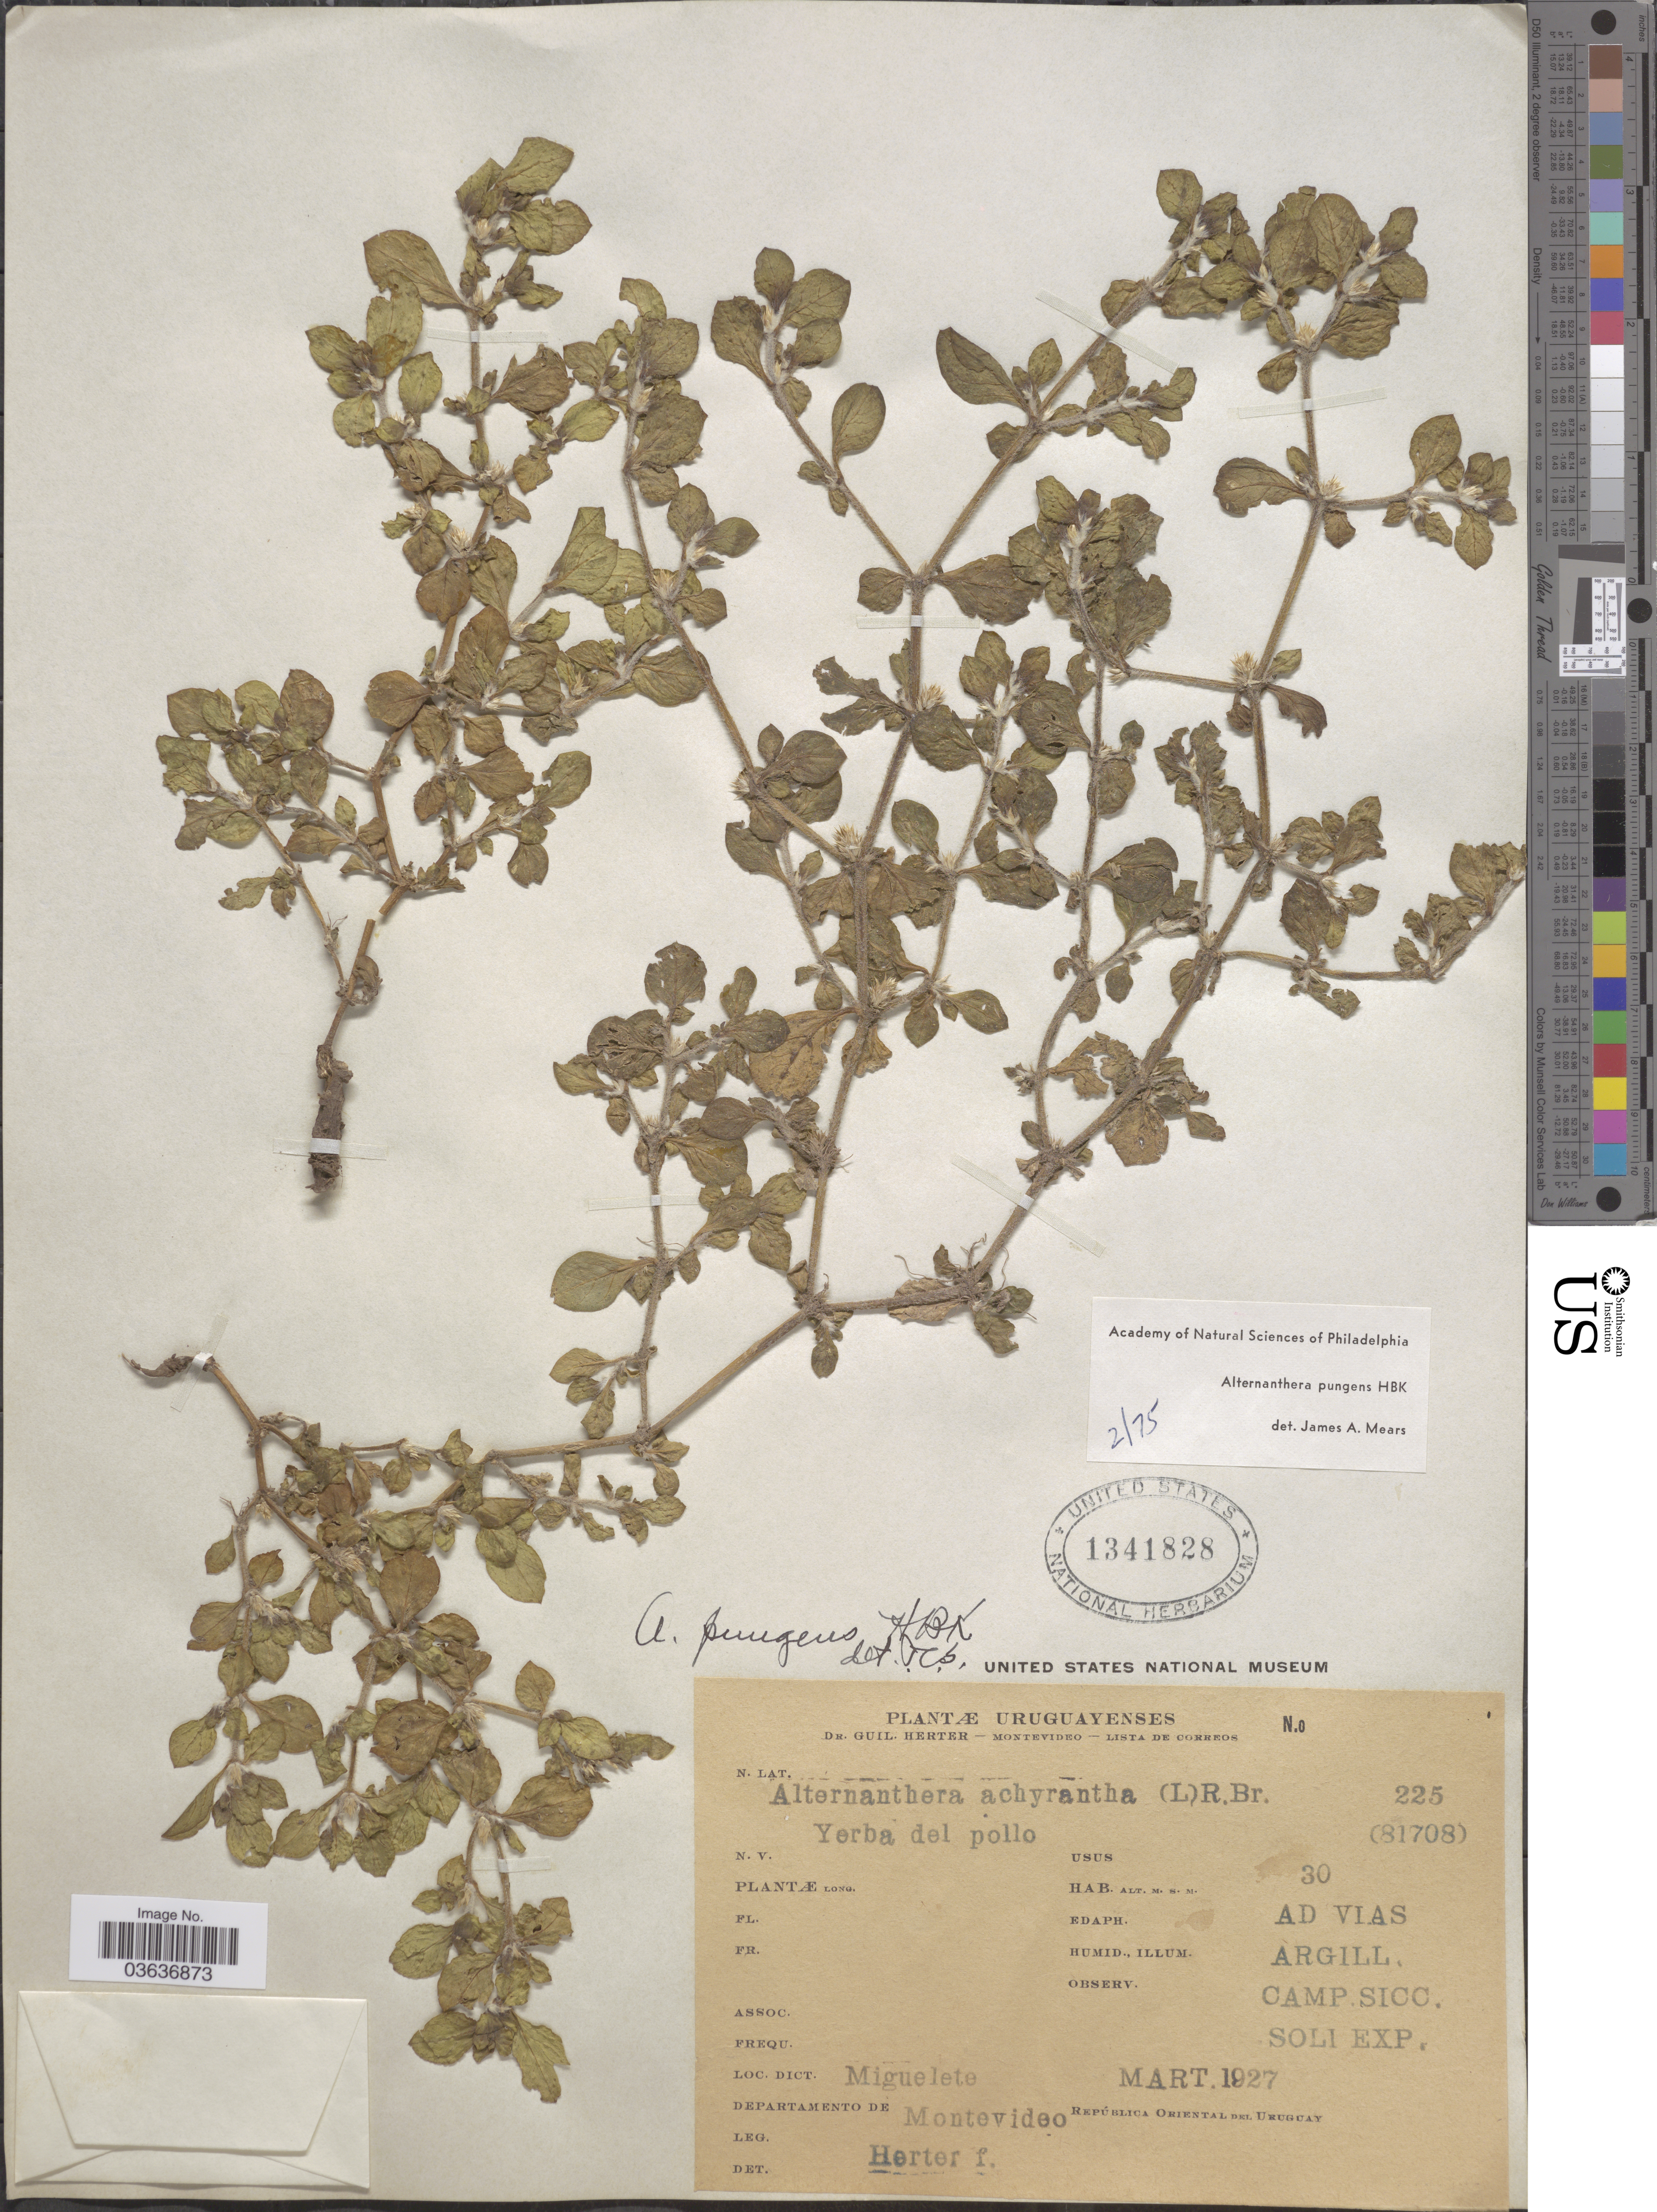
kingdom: Plantae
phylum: Tracheophyta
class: Magnoliopsida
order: Caryophyllales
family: Amaranthaceae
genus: Alternanthera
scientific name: Alternanthera pungens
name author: Kunth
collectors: G. Herter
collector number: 225/(81708)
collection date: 1927-03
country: Uruguay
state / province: Montevideo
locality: Dict. Miguelete. Departamento de Montevideo. República Oriental del Uruguay.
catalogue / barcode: US 1341828